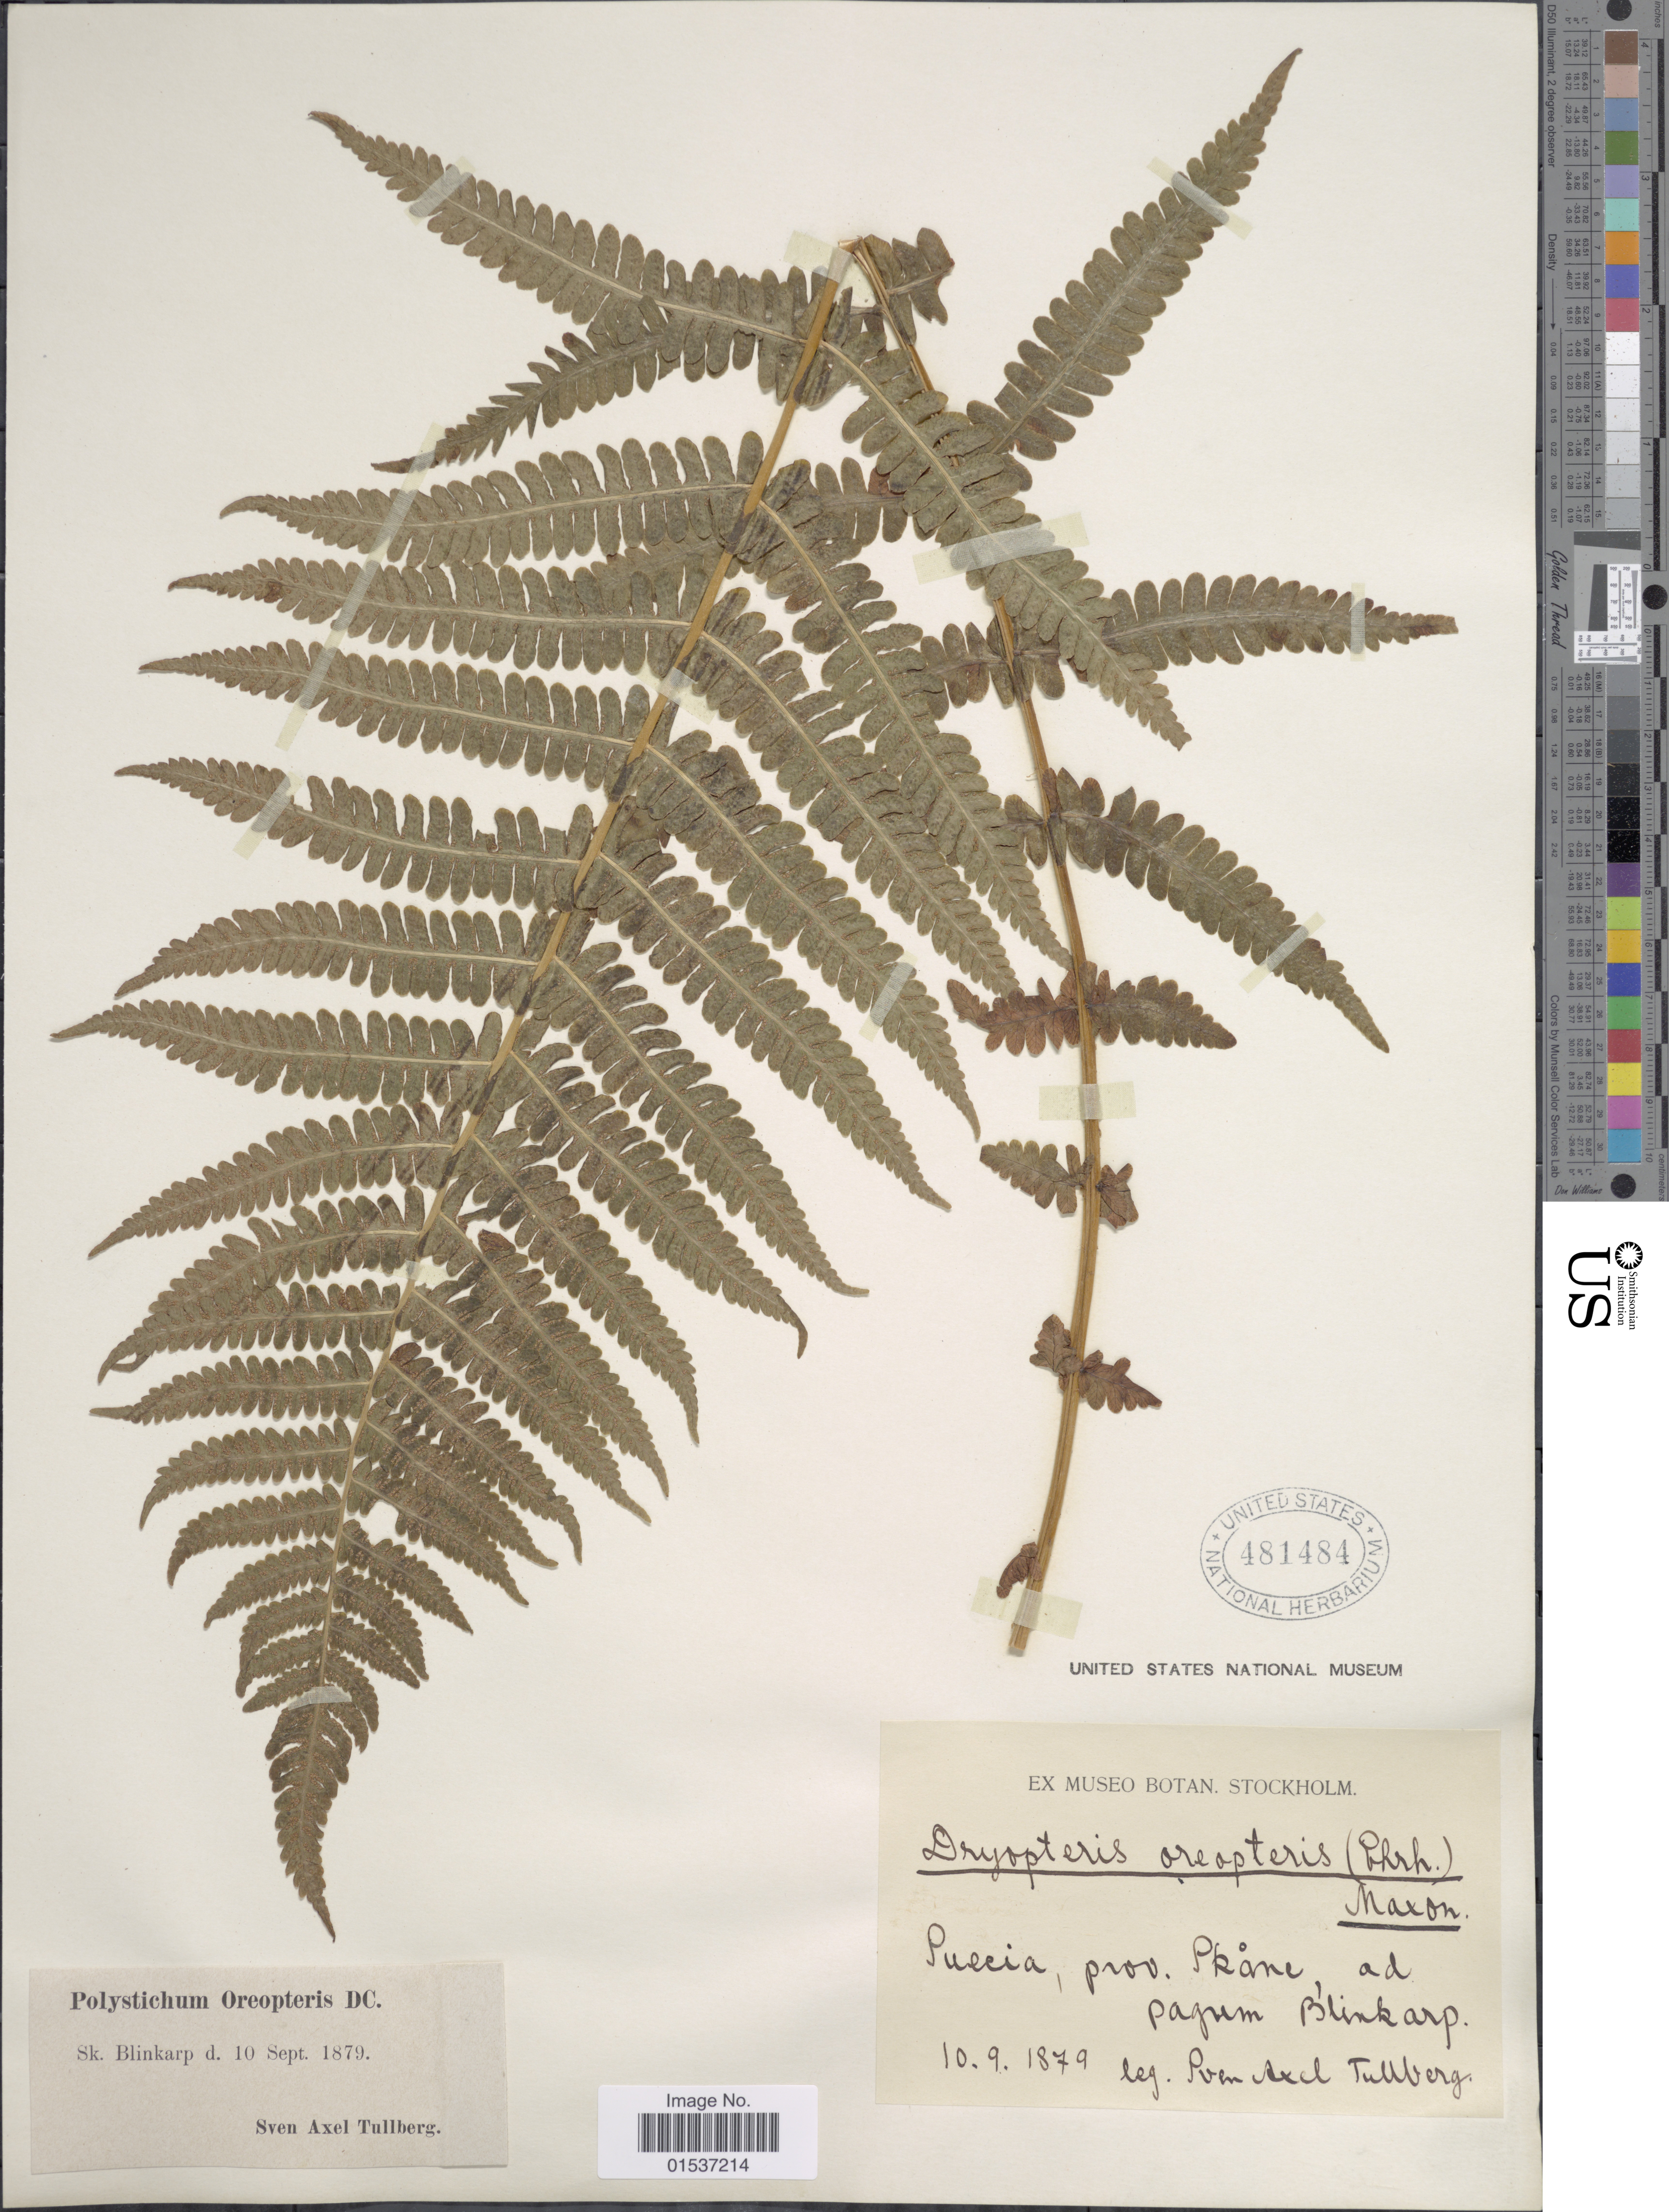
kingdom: Plantae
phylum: Tracheophyta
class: Polypodiopsida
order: Polypodiales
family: Thelypteridaceae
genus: Oreopteris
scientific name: Oreopteris limbosperma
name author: (All.) K. Iwats.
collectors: P. Tullberg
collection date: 1879-09-10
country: Sweden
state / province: Skåne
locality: Suecia, prov. Skane, ad pagum Blinkarp.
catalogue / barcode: US 481484